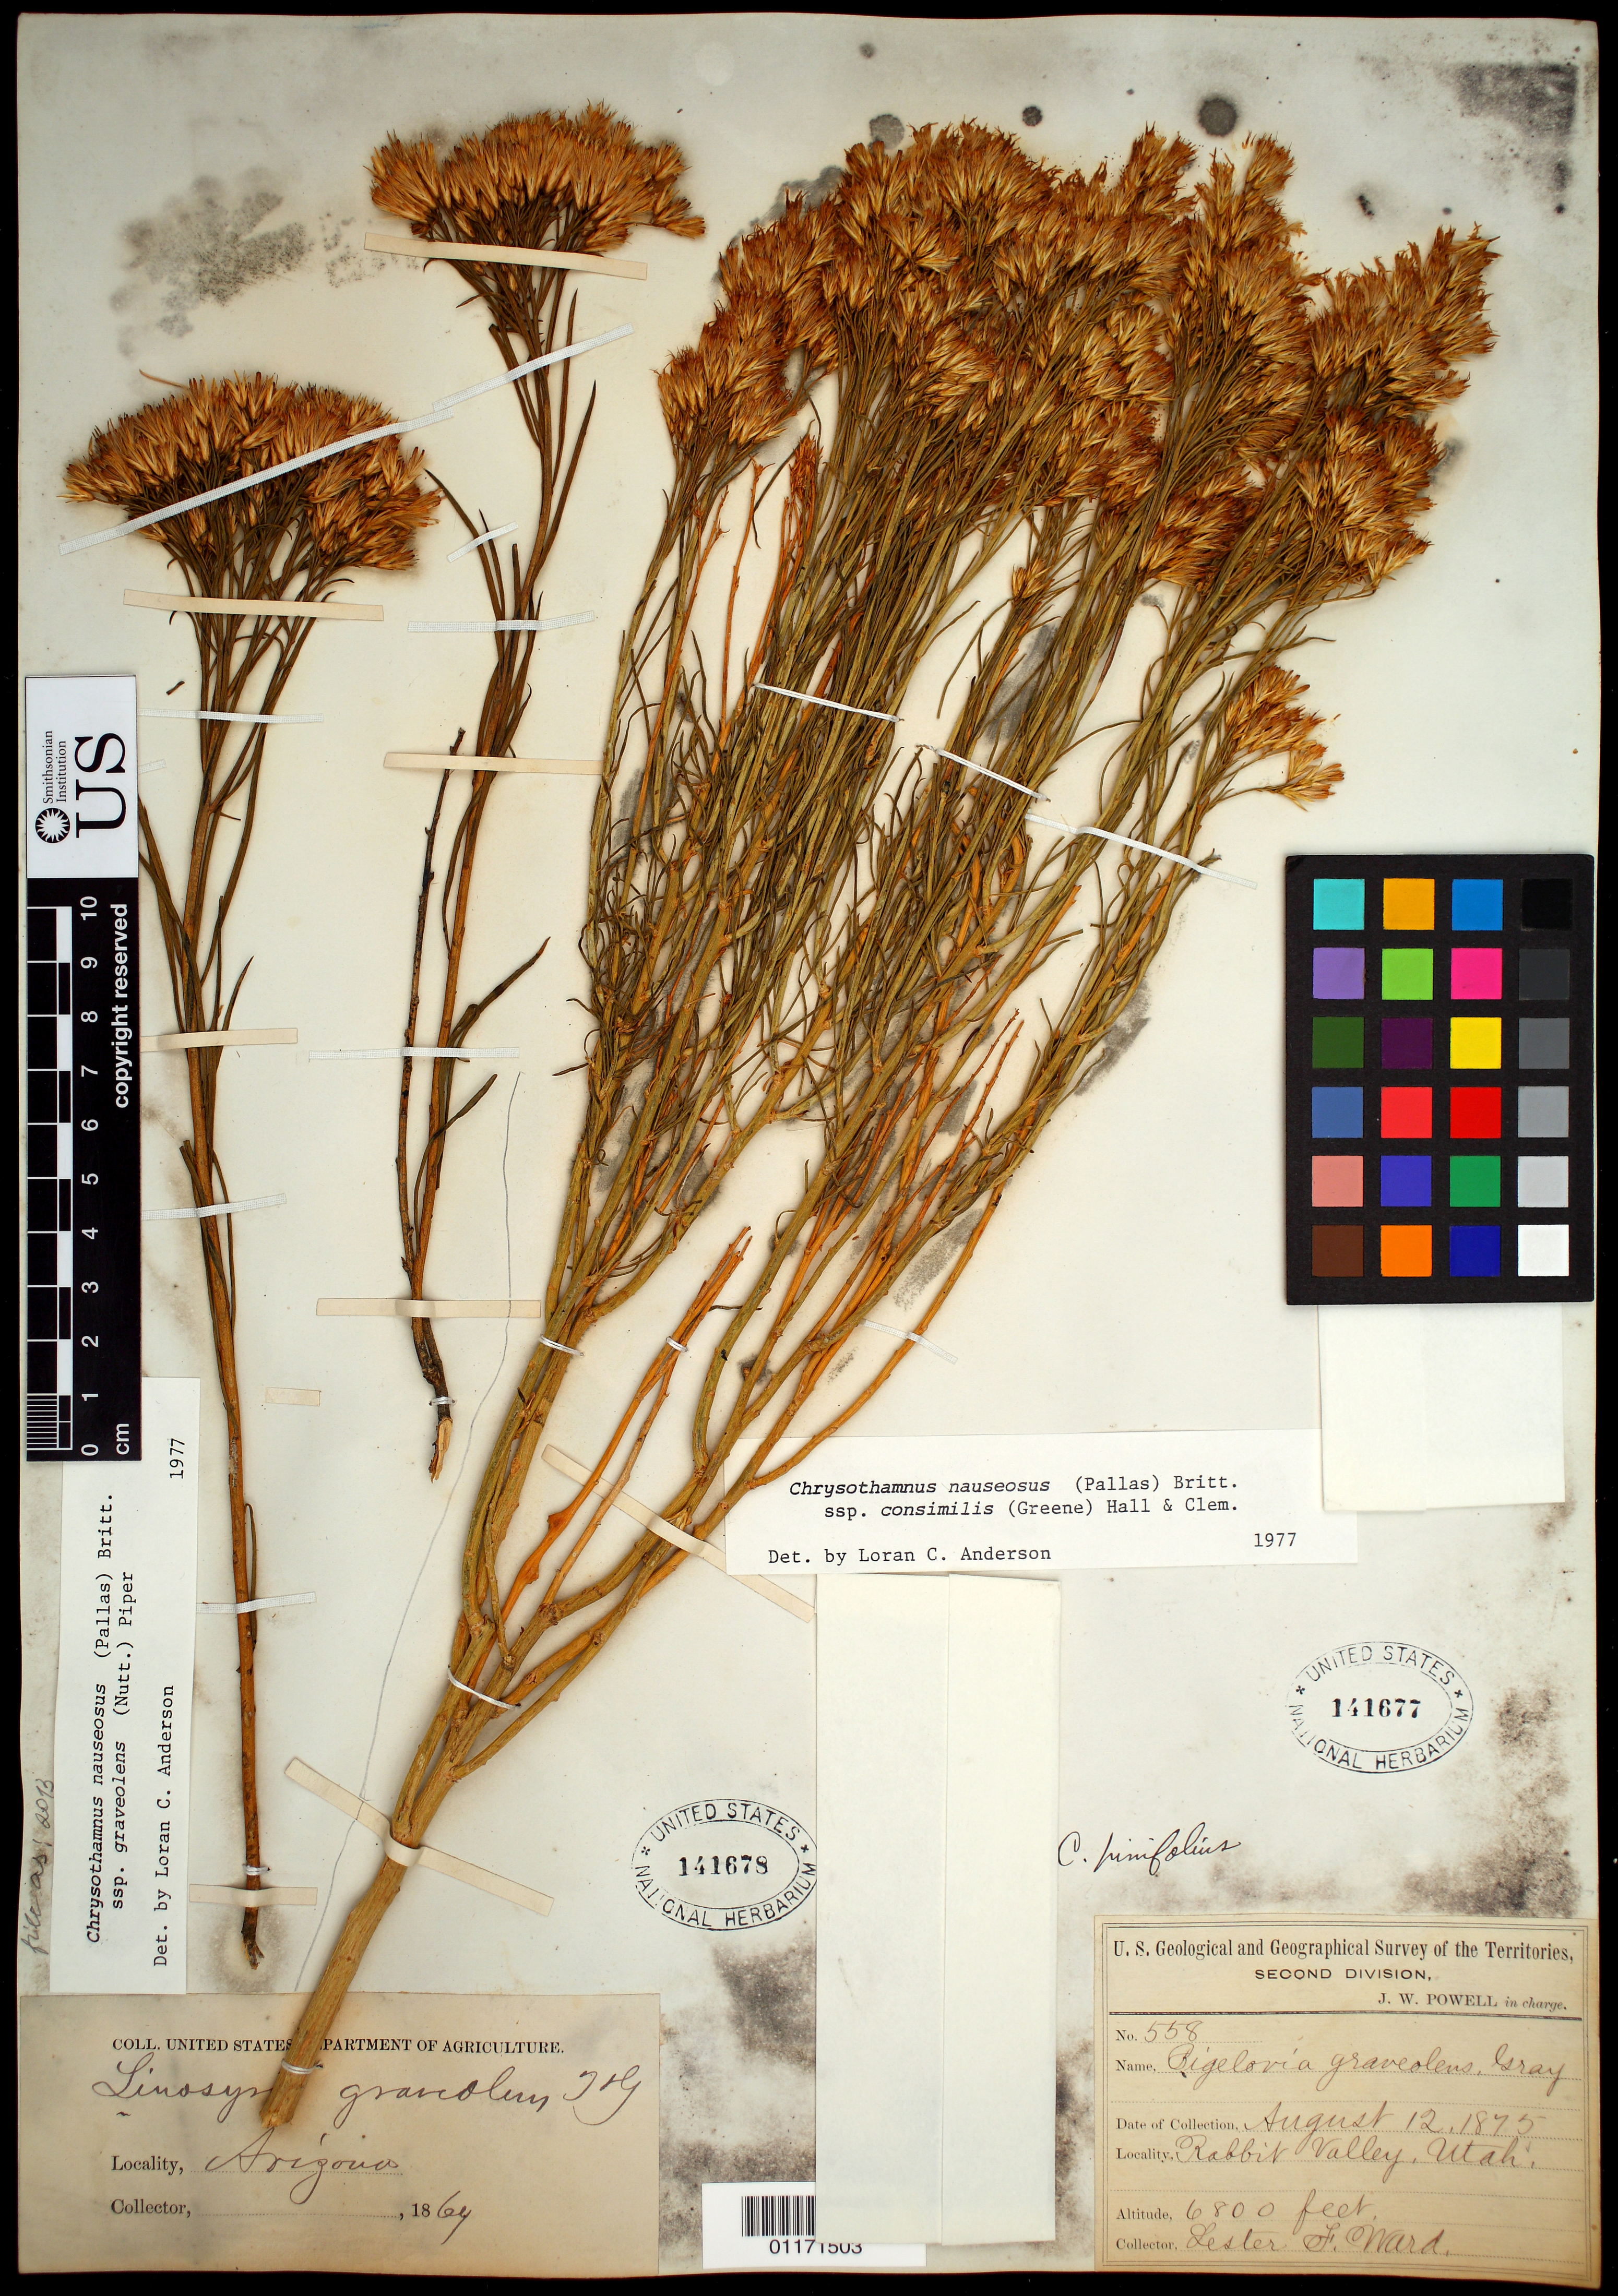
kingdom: Plantae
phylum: Tracheophyta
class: Magnoliopsida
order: Asterales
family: Asteraceae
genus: Chrysothamnus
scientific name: Chrysothamnus nauseosus subsp. graveolens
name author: (Nutt.) Piper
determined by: Anderson, L. C.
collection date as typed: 1864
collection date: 1864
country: United States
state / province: Arizona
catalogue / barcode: US 141678-2